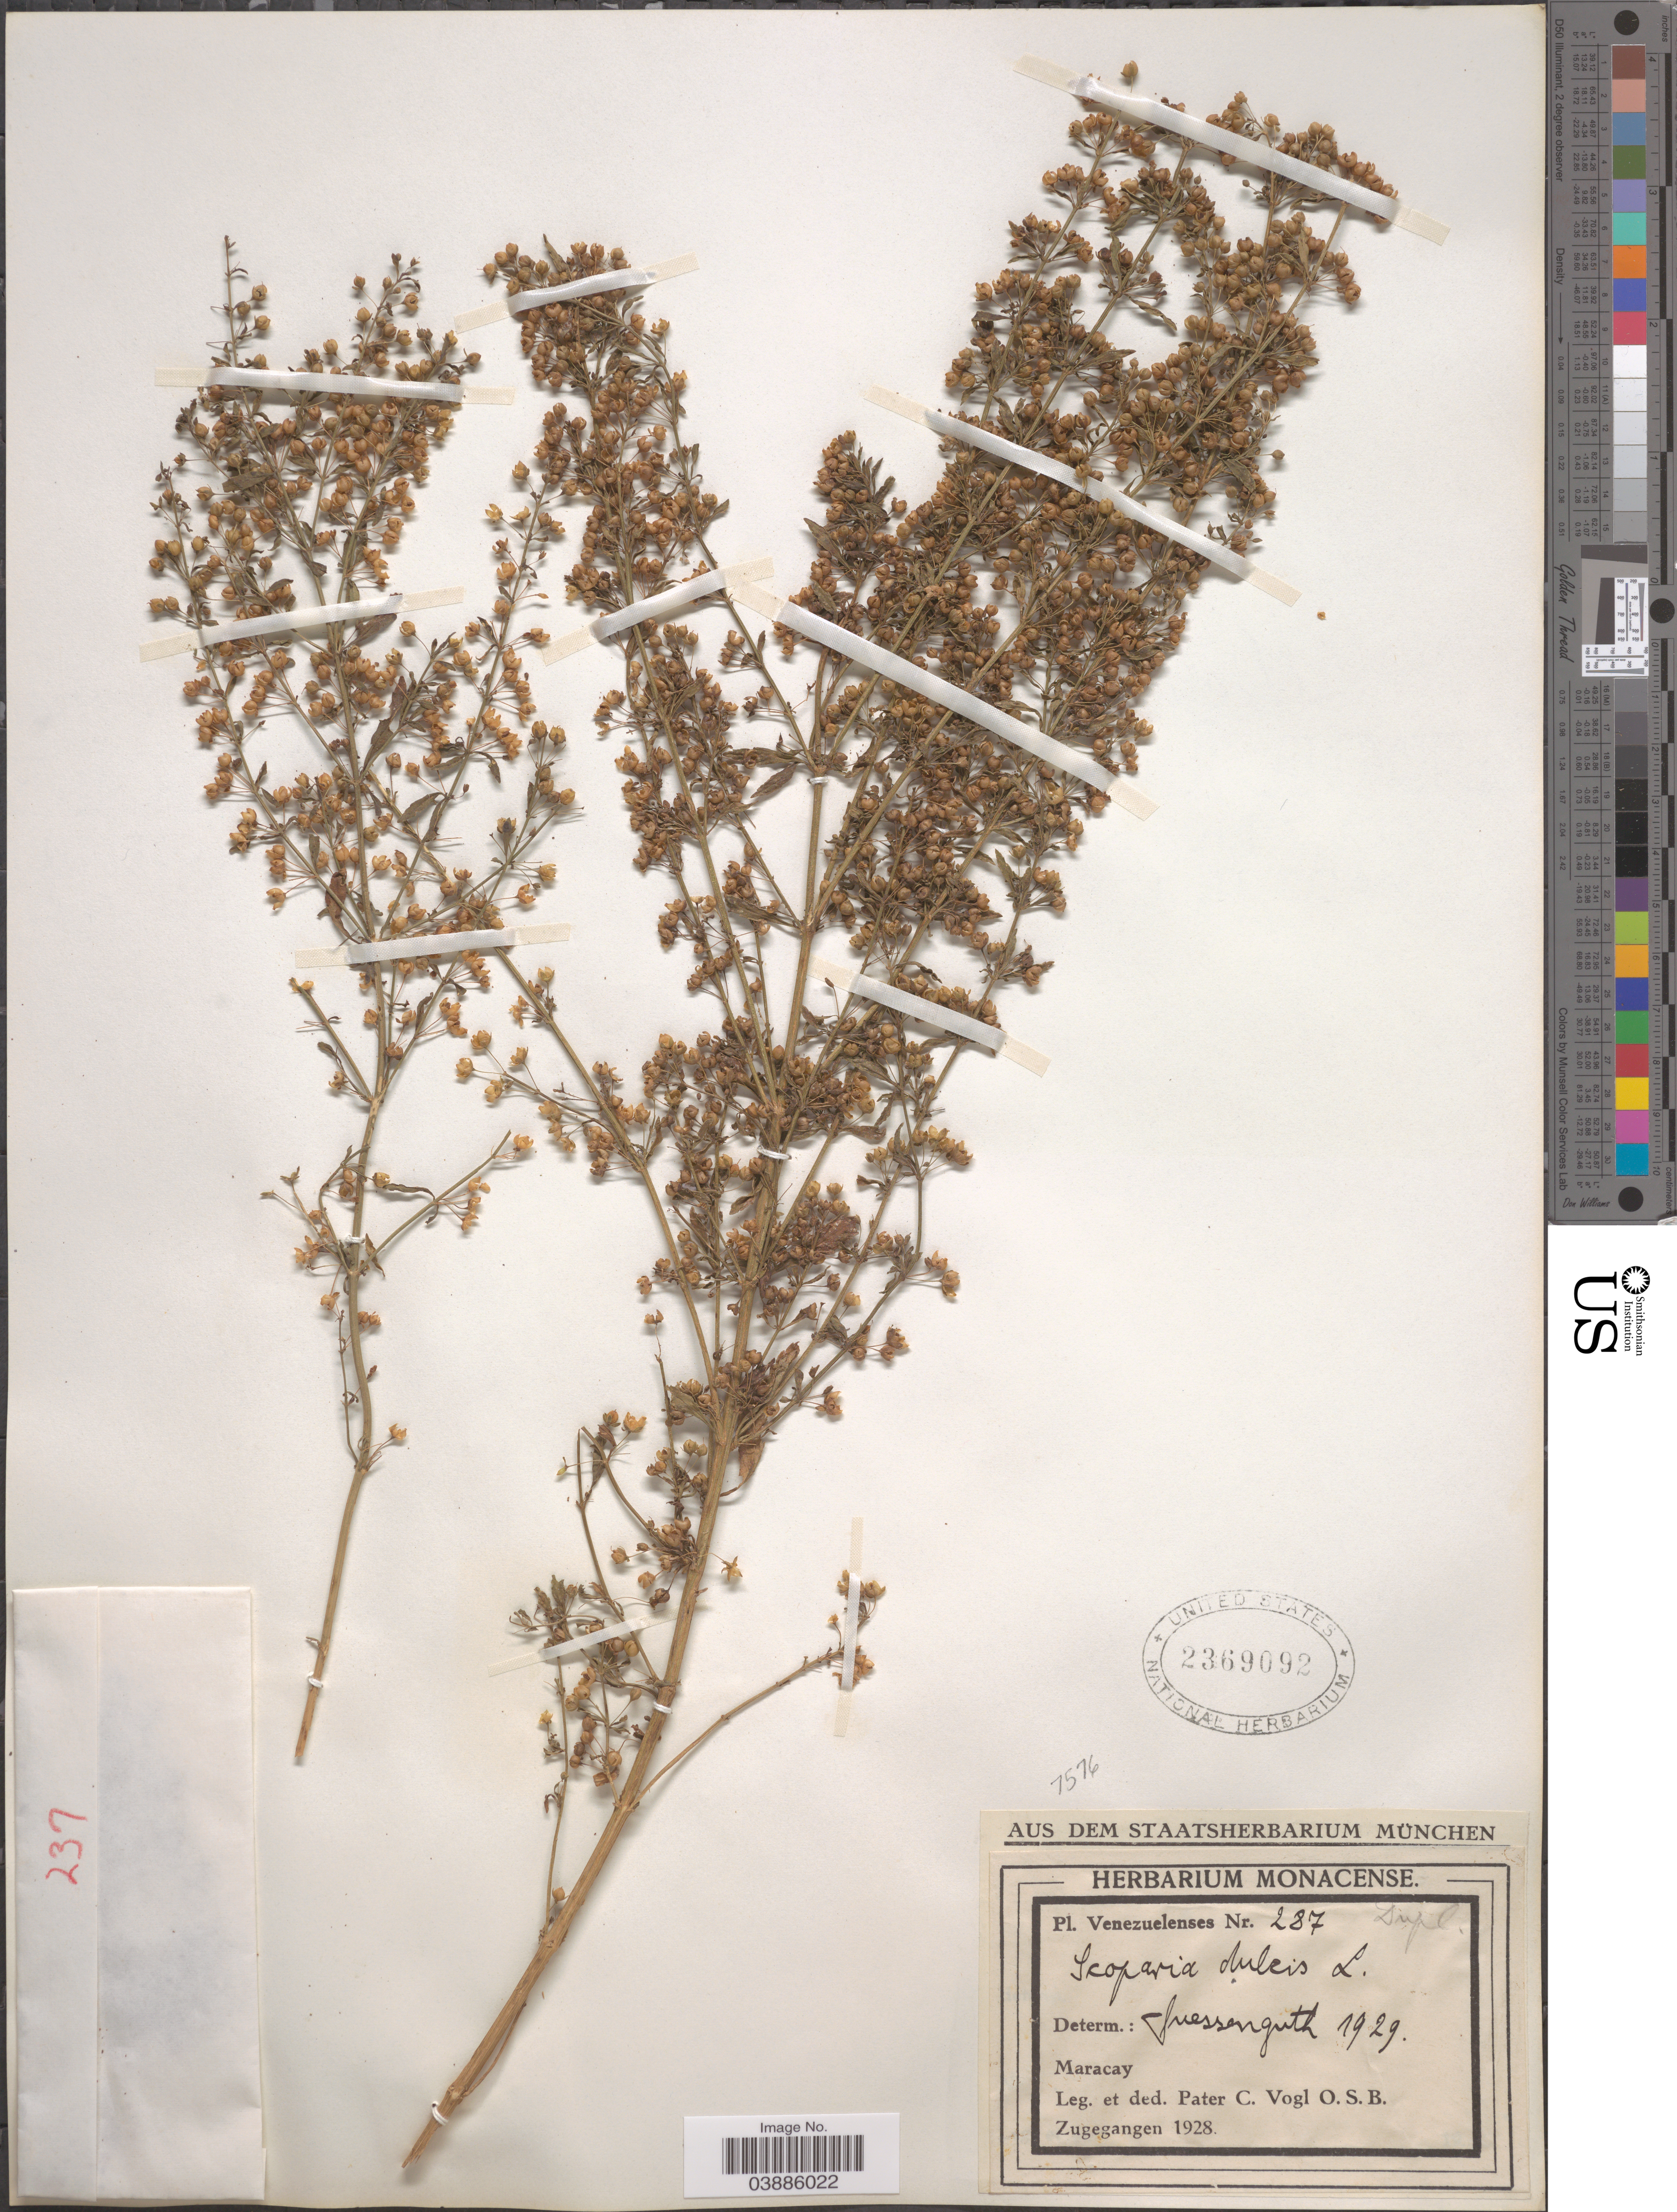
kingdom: Plantae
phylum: Tracheophyta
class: Magnoliopsida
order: Lamiales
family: Plantaginaceae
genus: Scoparia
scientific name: Scoparia dulcis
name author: L.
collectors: P. Vogl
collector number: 287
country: Venezuela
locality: Maracay.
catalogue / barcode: US 2369092